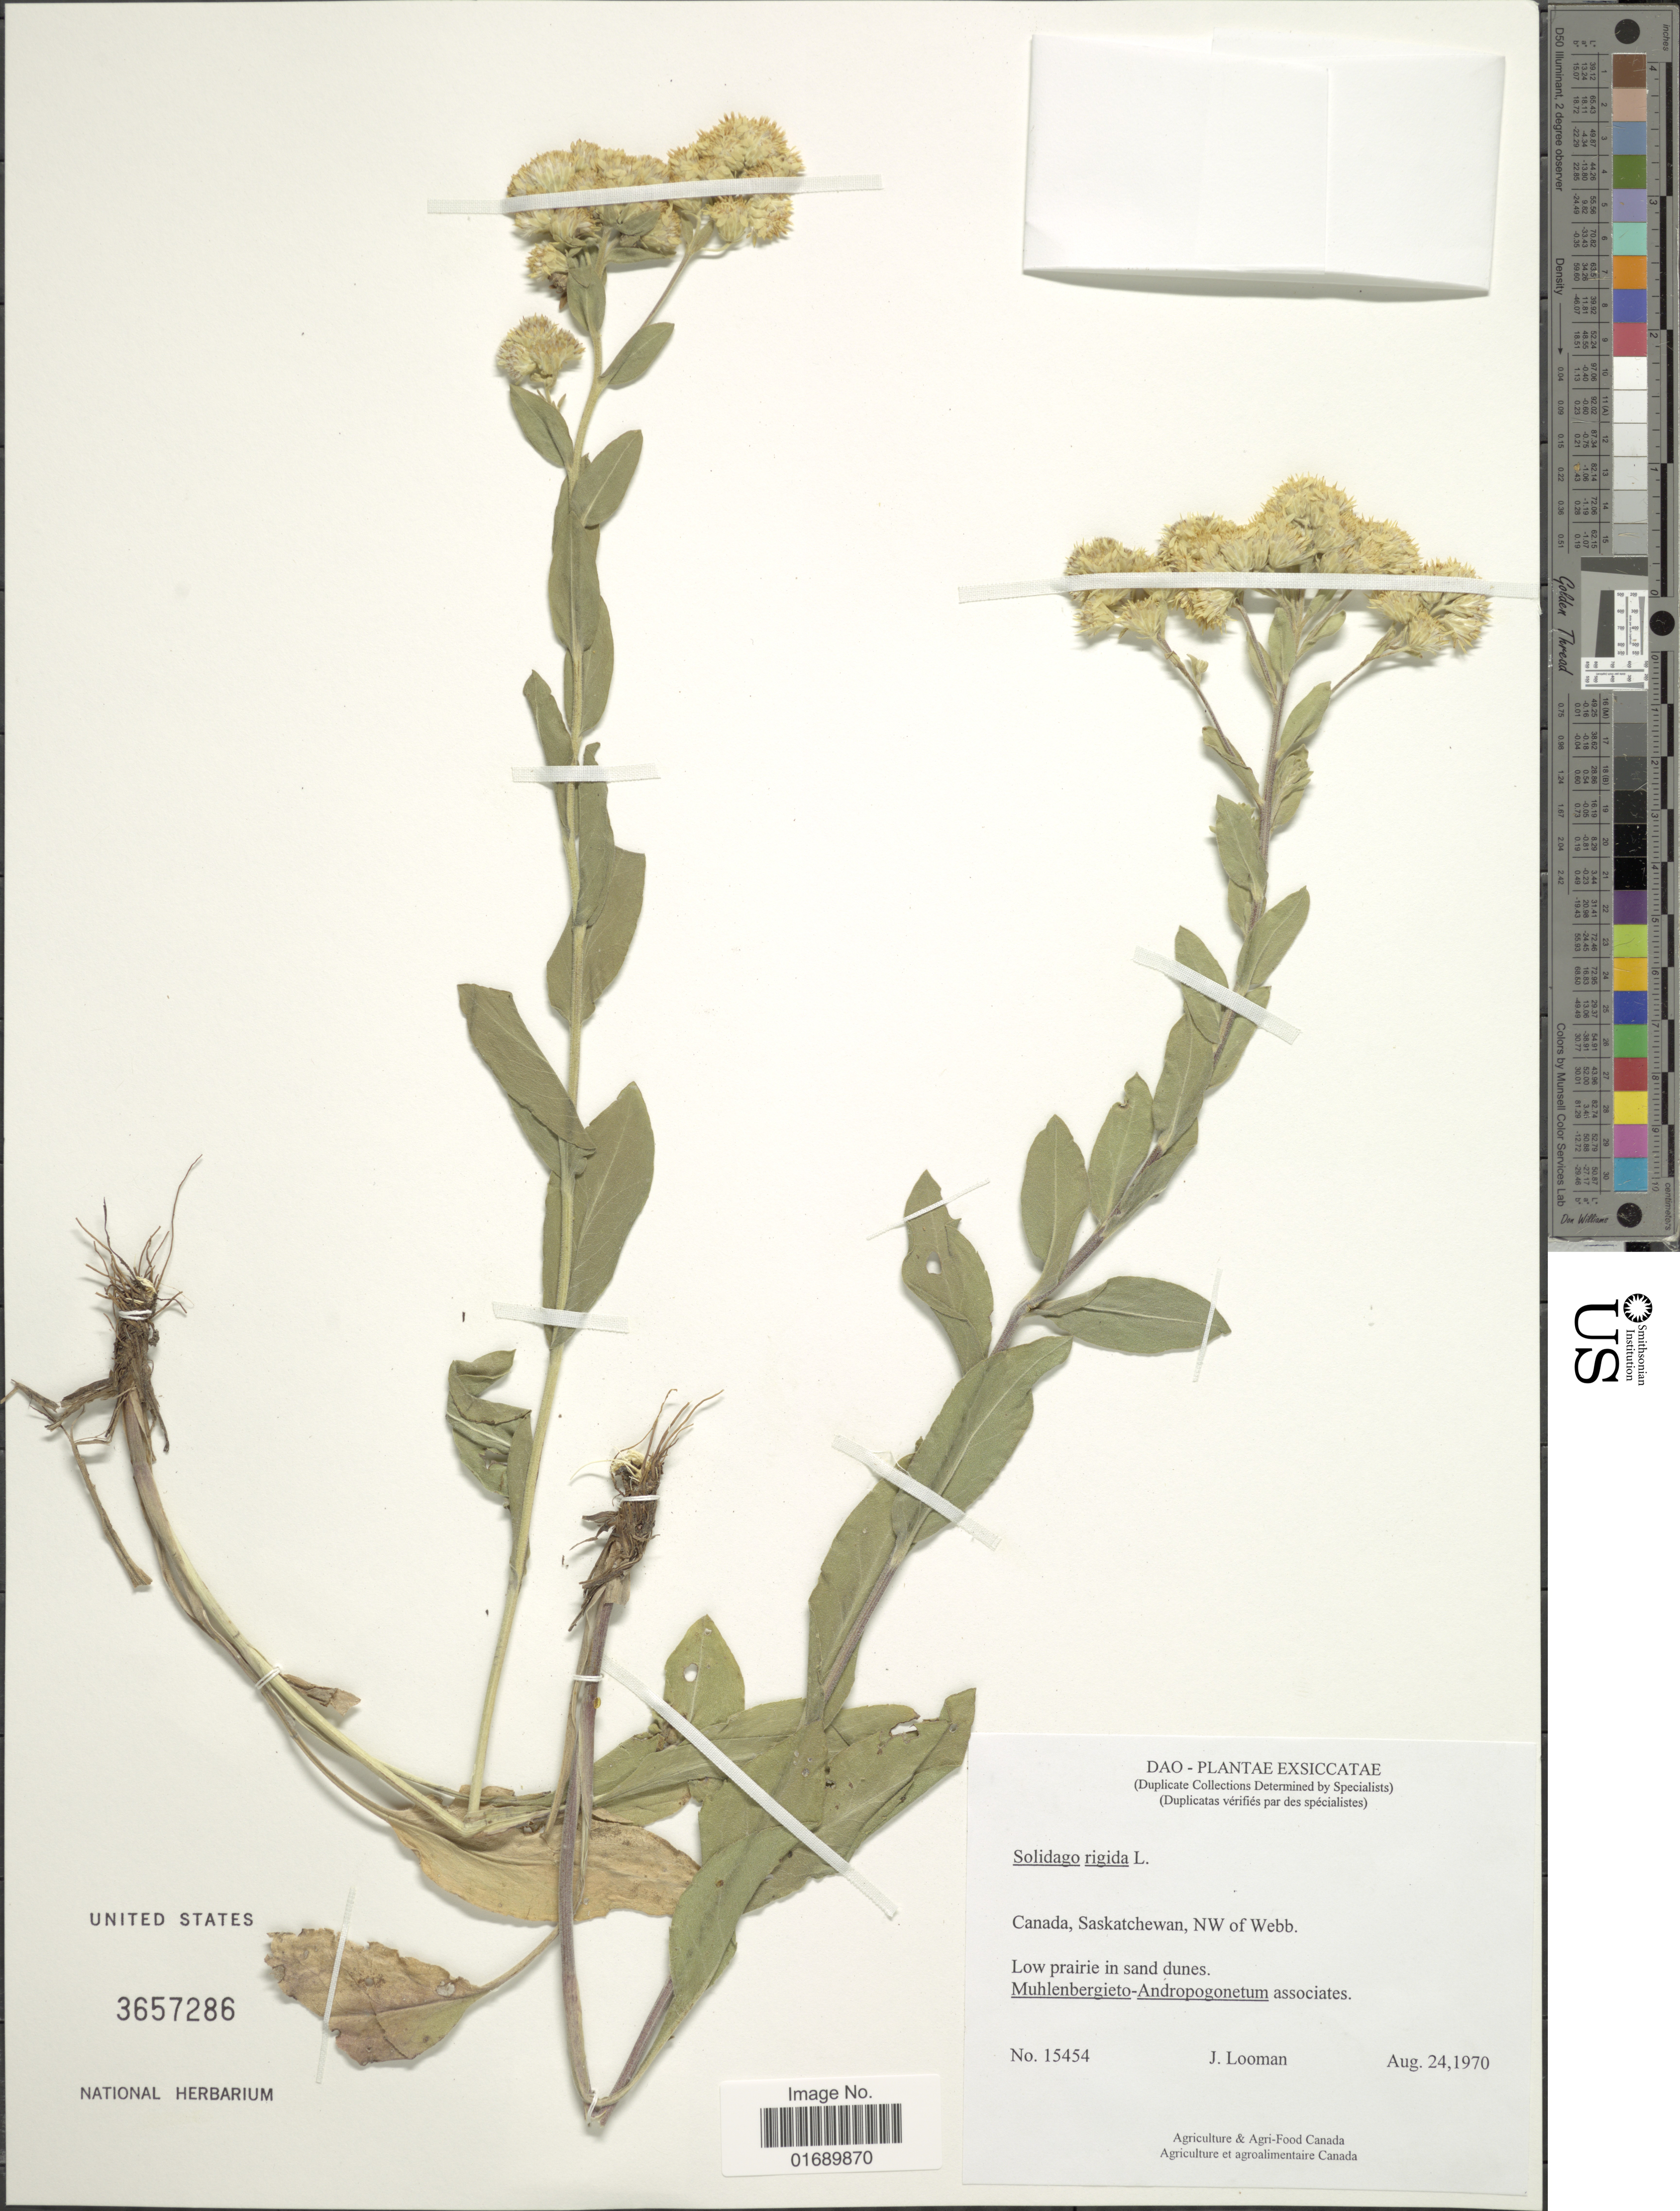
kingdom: Plantae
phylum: Tracheophyta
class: Magnoliopsida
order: Asterales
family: Asteraceae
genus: Solidago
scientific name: Solidago rigida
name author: L.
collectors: J. Looman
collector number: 15454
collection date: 1970-08-24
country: Canada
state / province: Saskatchewan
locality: NW of Webb, Low prairie in sand dunes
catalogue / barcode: US 3657286